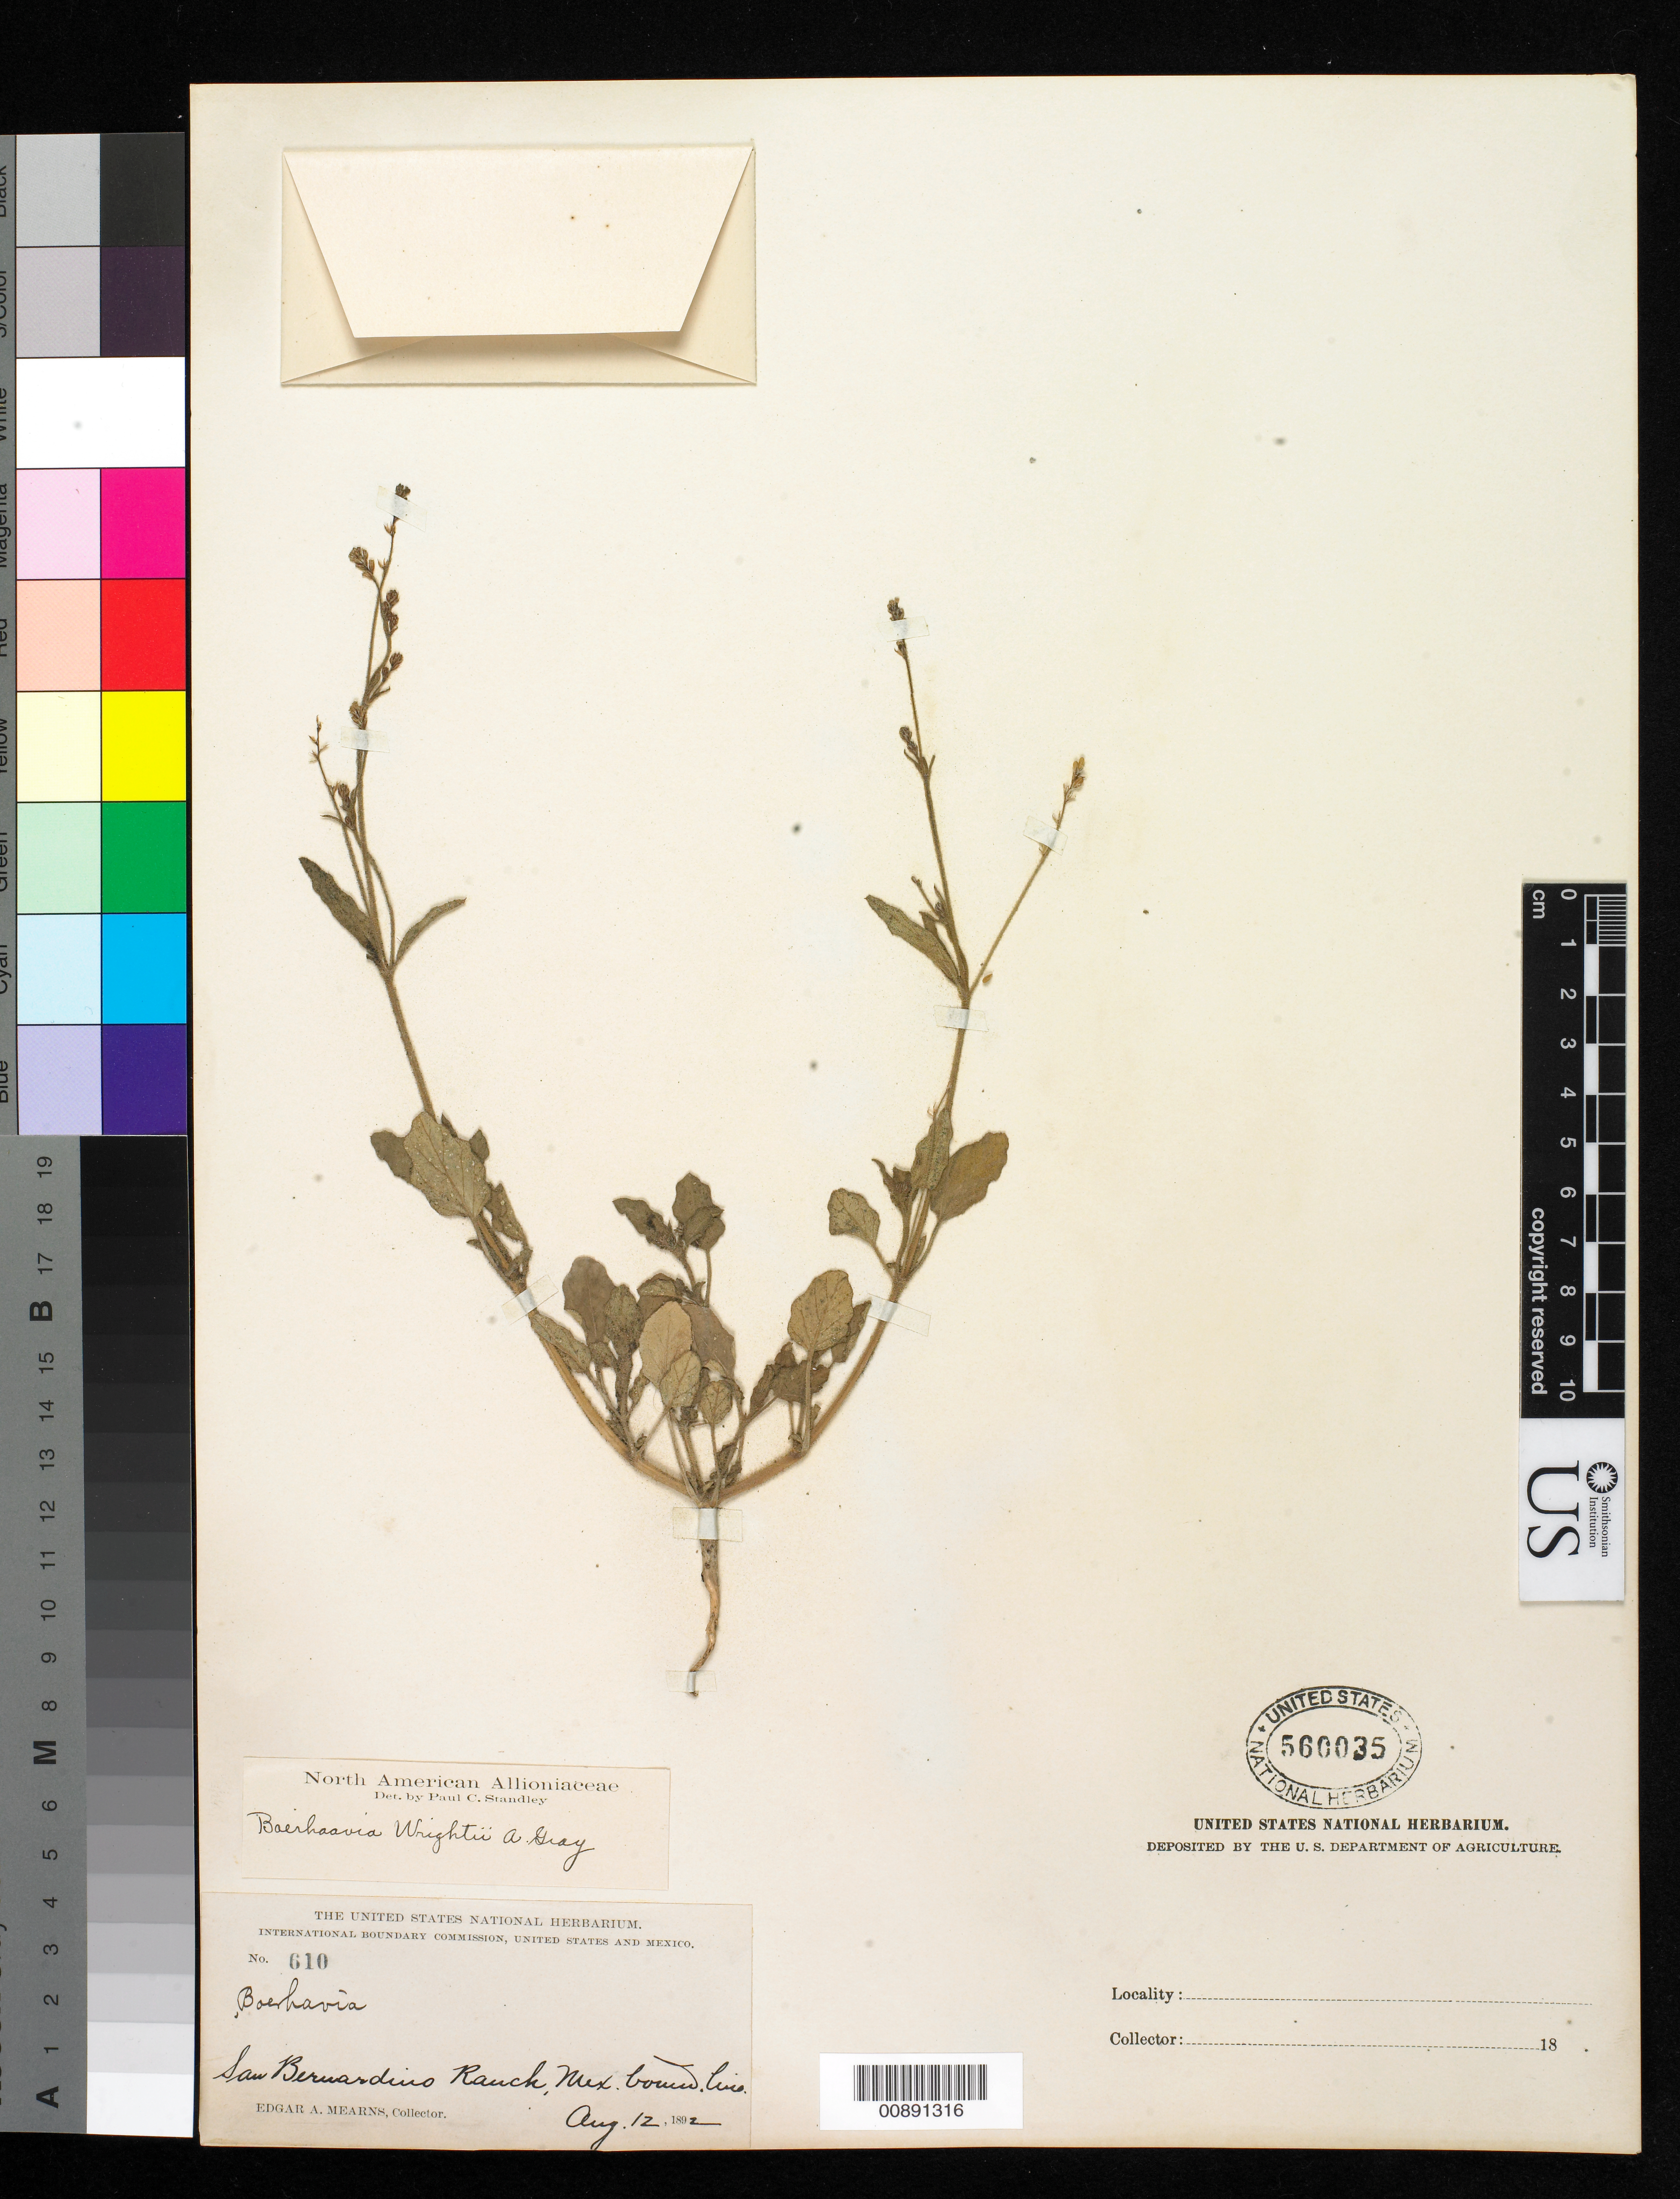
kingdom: Plantae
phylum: Tracheophyta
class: Magnoliopsida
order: Caryophyllales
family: Nyctaginaceae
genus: Boerhavia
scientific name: Boerhavia wrightii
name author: A. Gray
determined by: Standley, Paul C.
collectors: E. A. Mearns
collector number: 610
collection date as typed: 12 Aug 1892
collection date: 1892-08-12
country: United States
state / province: Arizona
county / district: Cochise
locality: San Bernardino Ranch, Mexican Boundary Line.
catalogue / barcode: US 560035